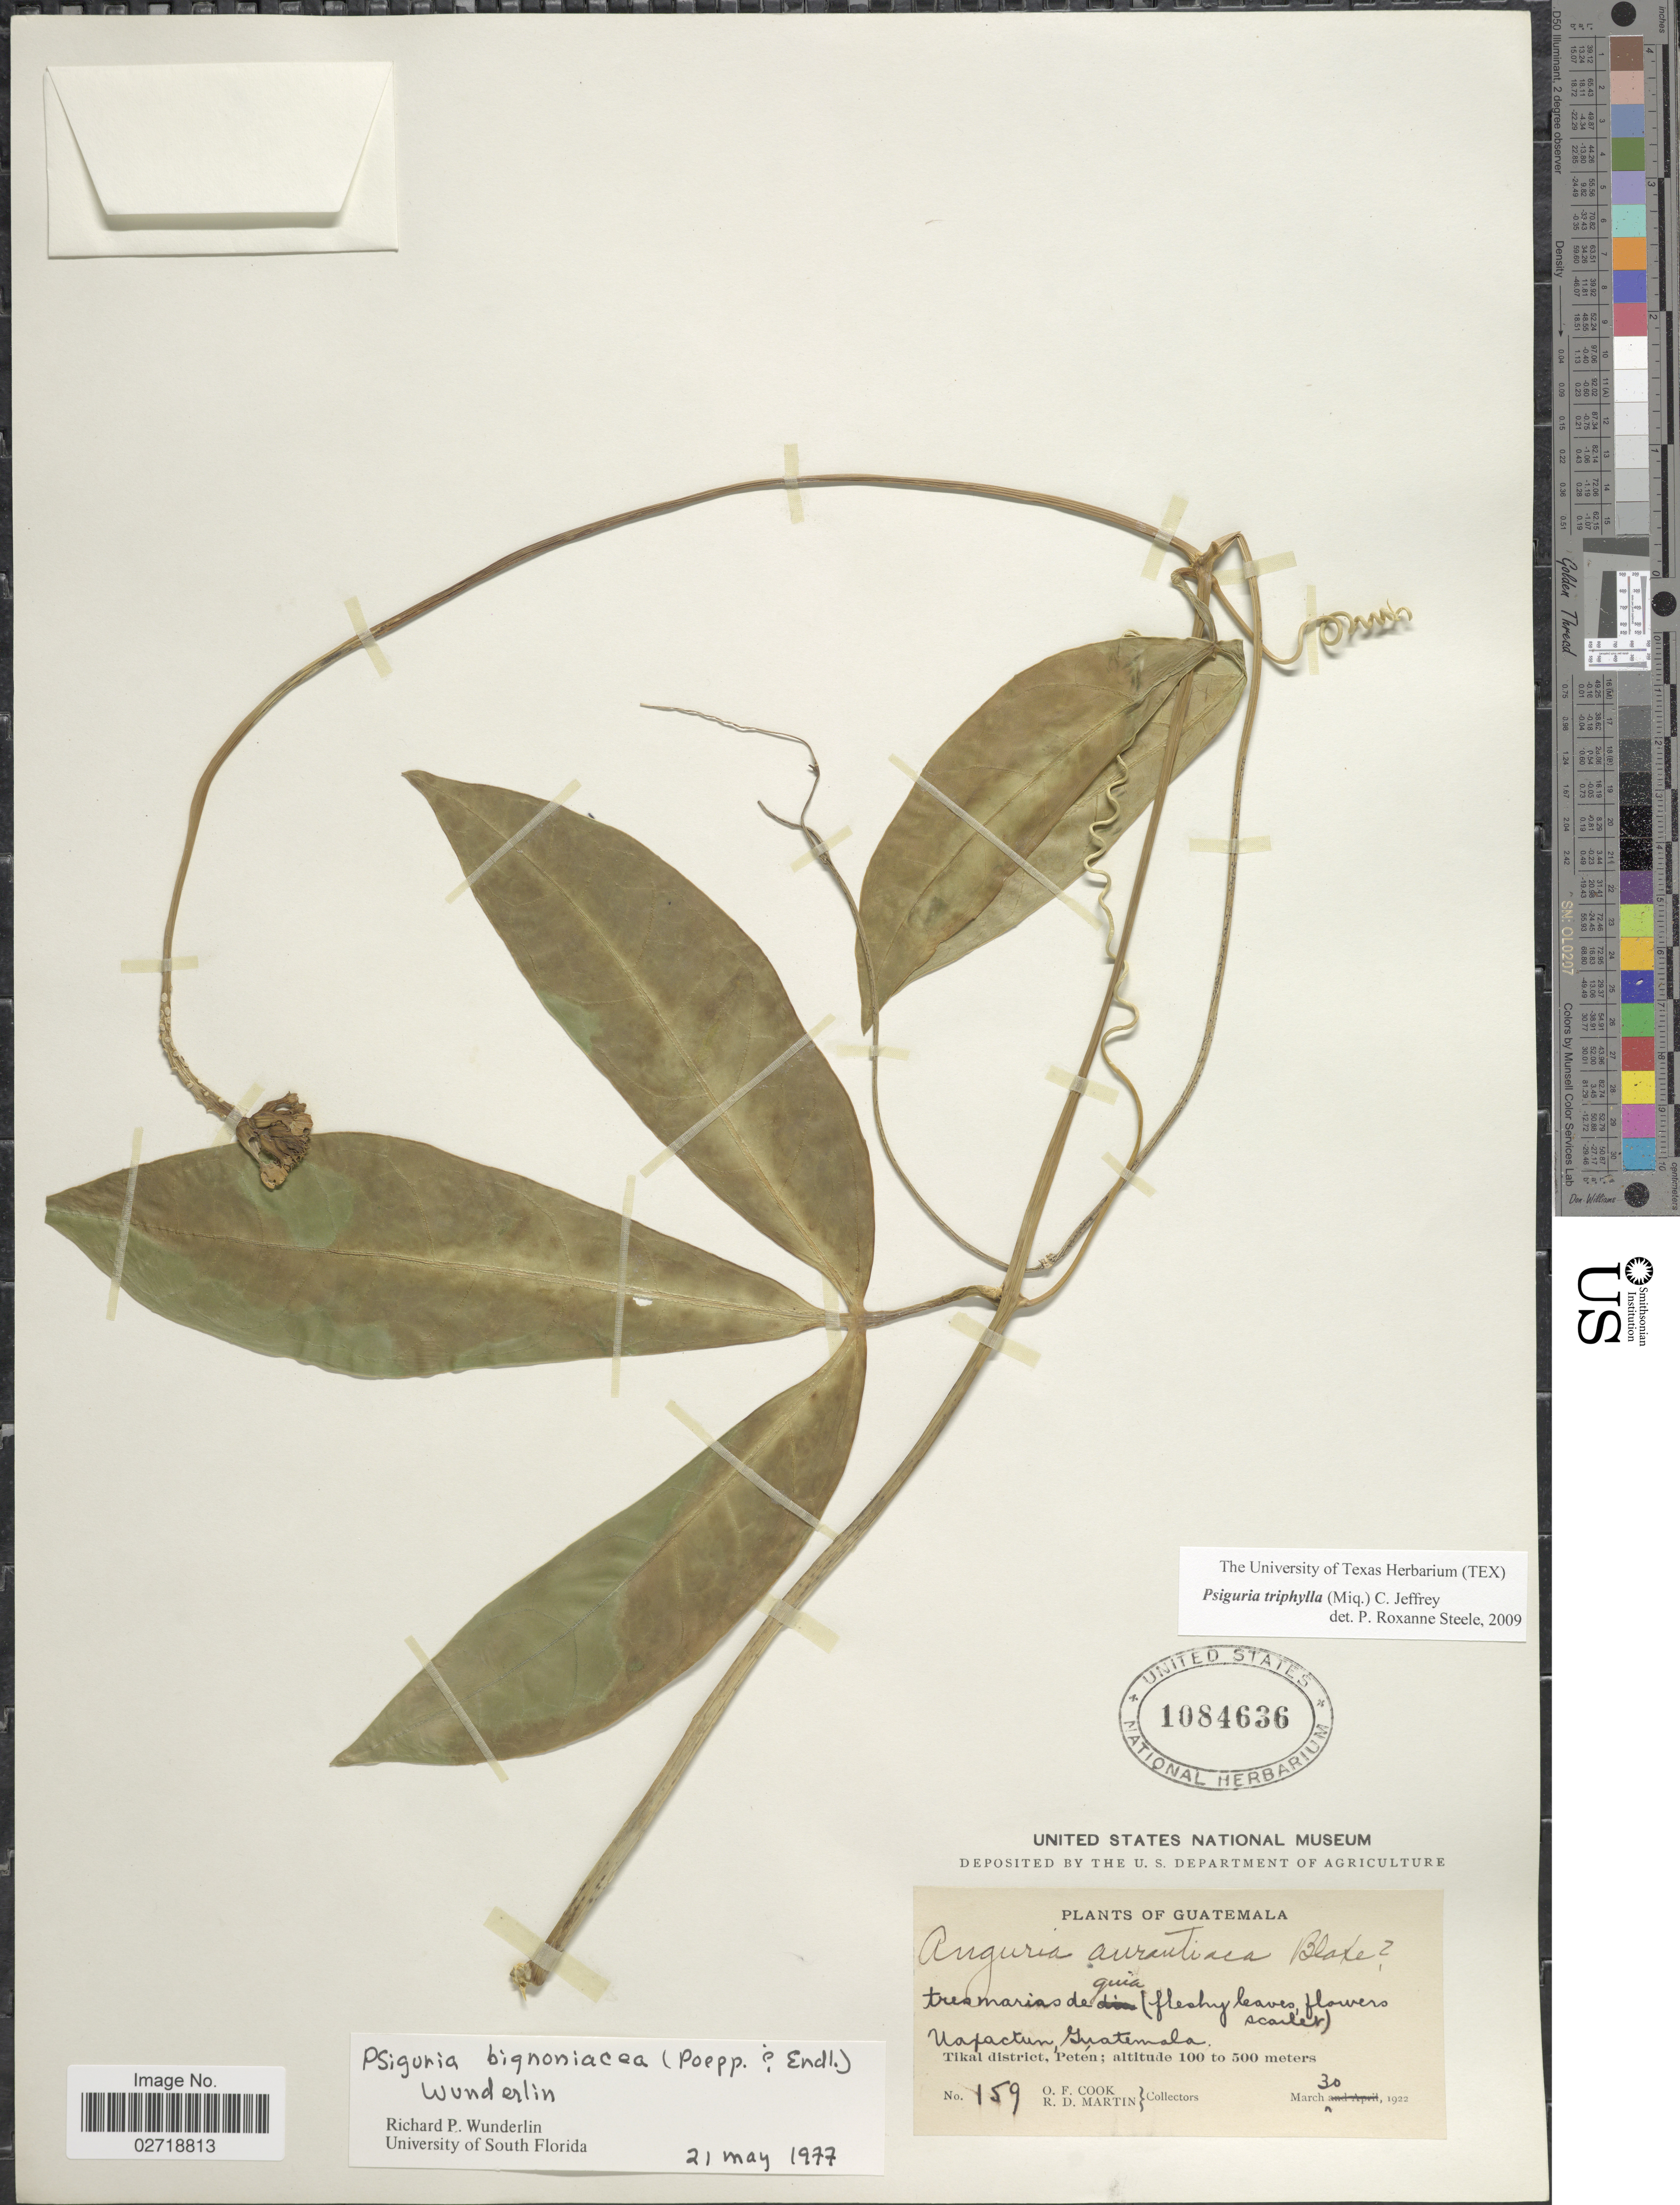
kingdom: Plantae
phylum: Tracheophyta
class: Magnoliopsida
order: Cucurbitales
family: Cucurbitaceae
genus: Psiguria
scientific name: Psiguria triphylla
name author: (Miq.) C. Jeffrey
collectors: O. F. Cook & R. D. Martin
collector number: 159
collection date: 1922-03-30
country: Guatemala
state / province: El Petén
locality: Uaxactun. Tikal District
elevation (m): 100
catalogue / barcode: US 1084636